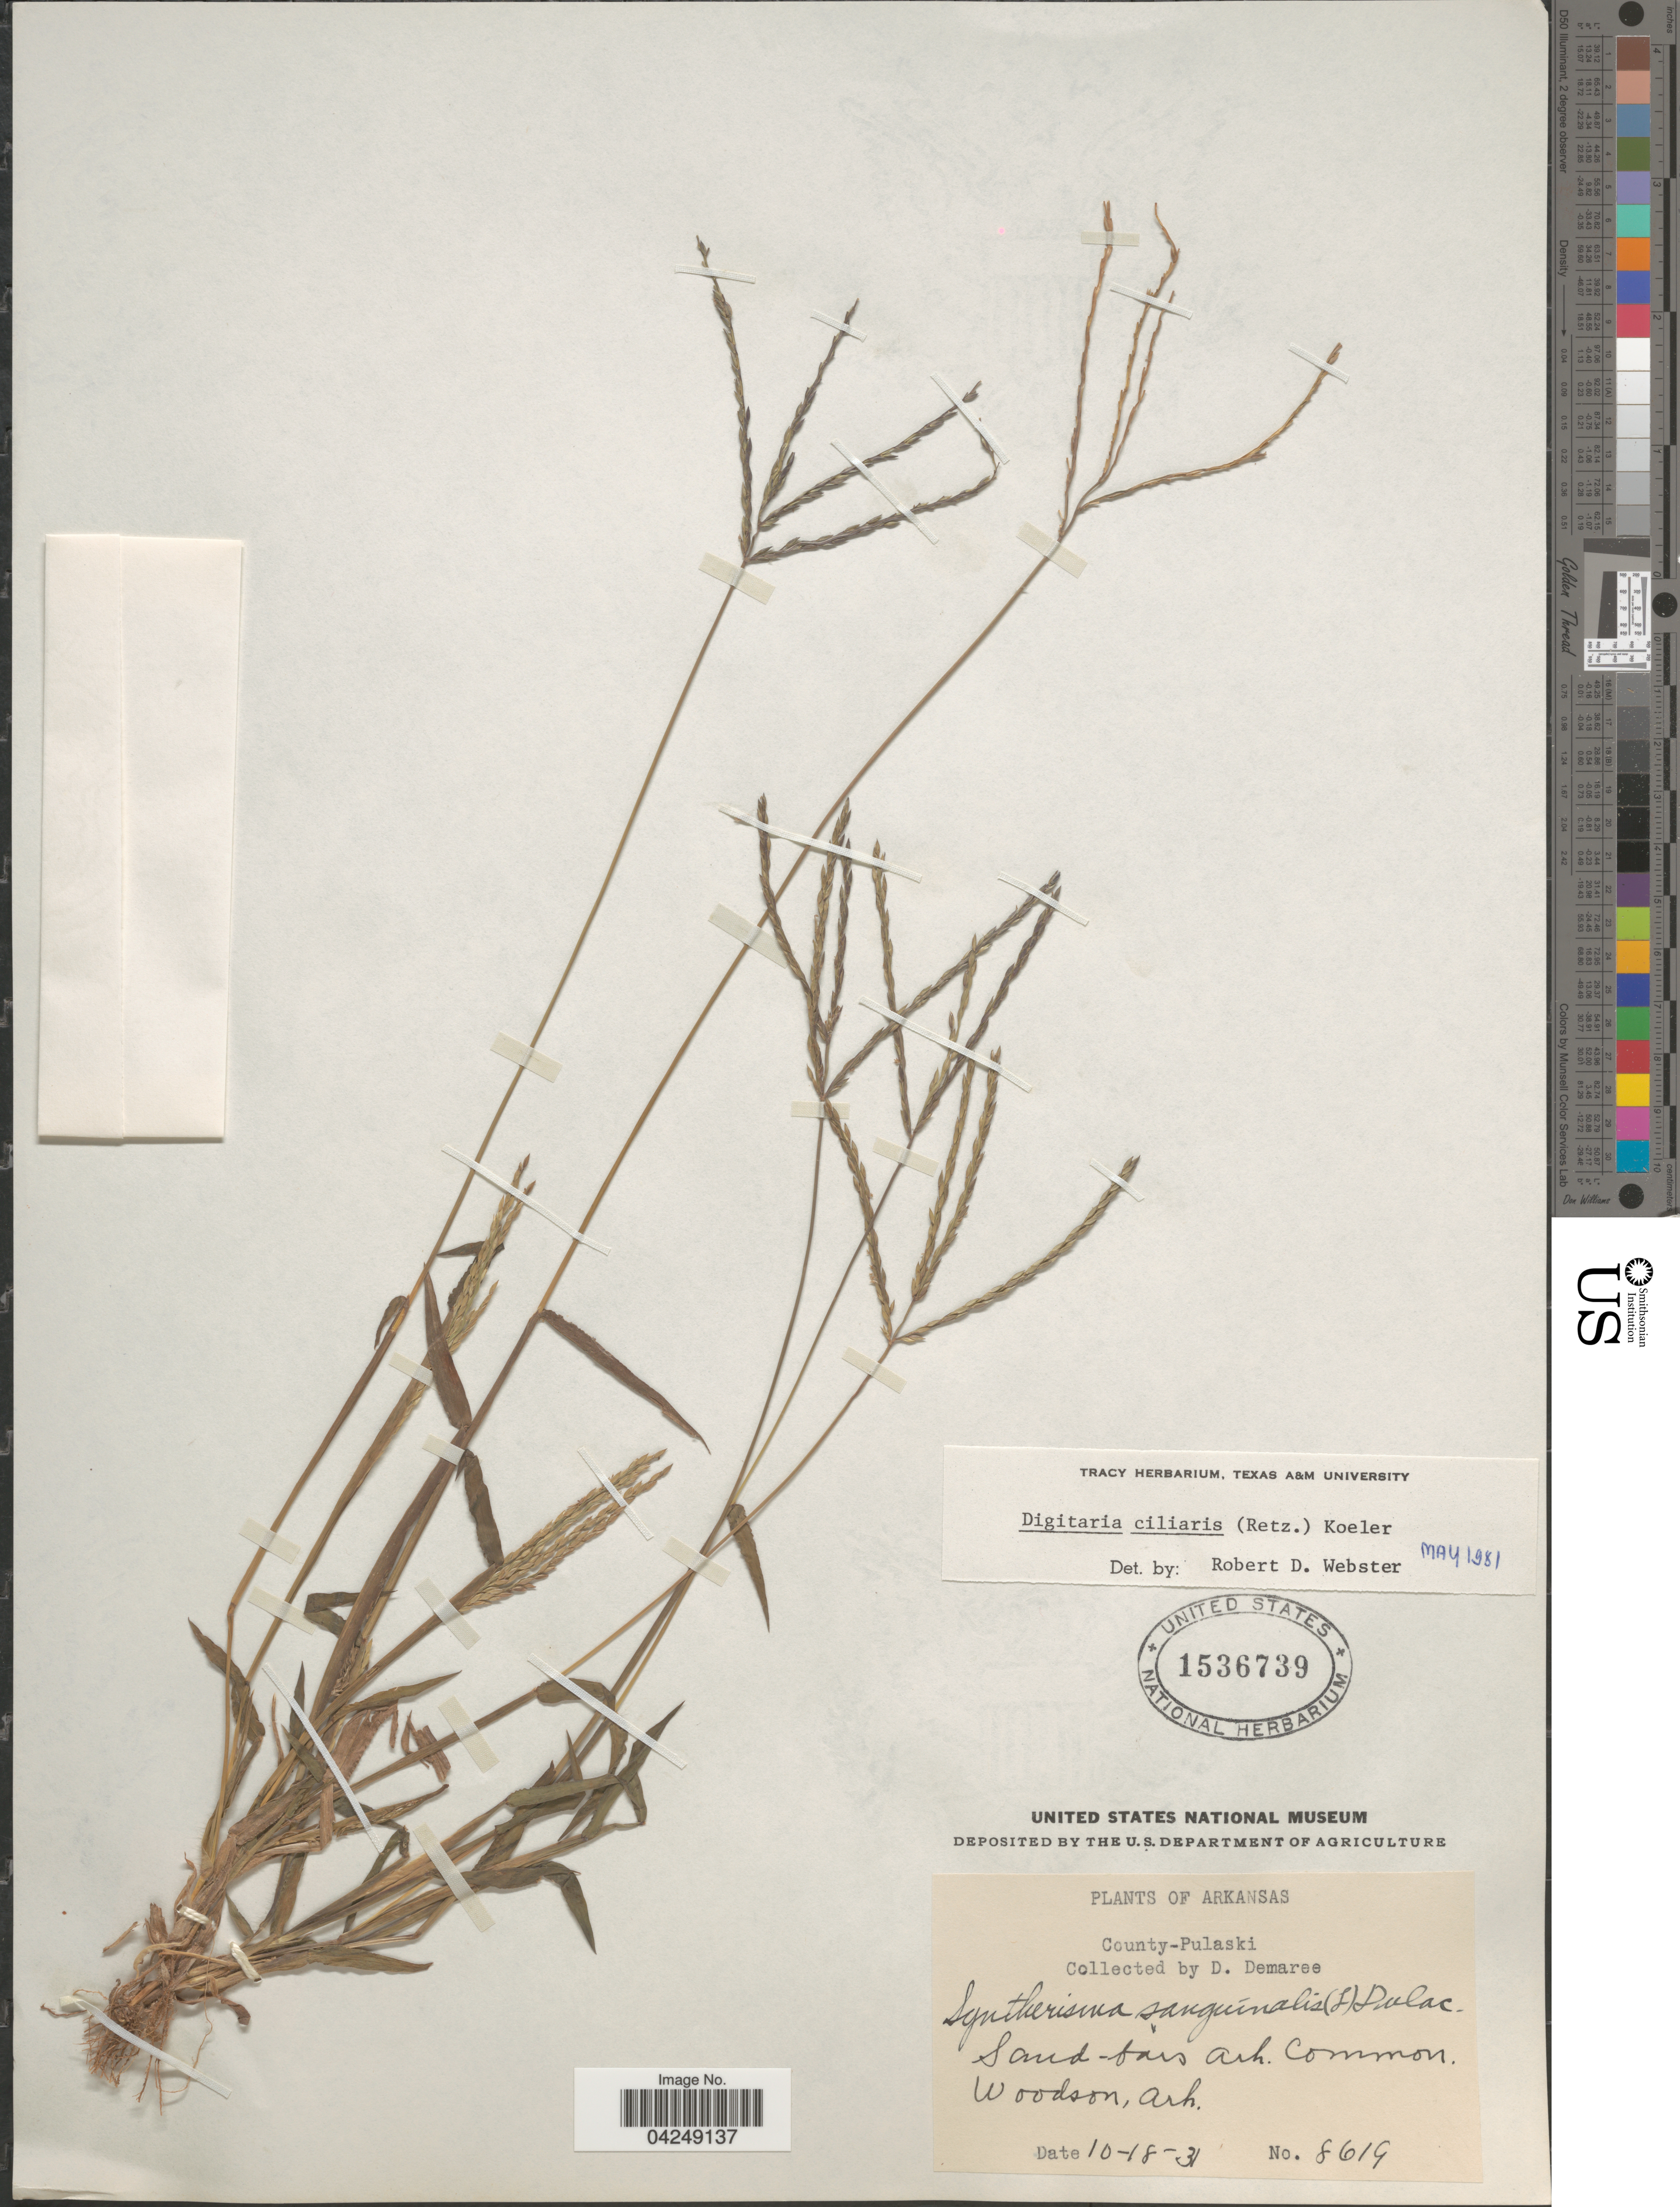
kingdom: Plantae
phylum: Tracheophyta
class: Liliopsida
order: Poales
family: Poaceae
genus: Digitaria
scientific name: Digitaria ciliaris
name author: (Retz.) Koeler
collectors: D. Demaree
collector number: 8619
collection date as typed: Transcribed d/m/y: 18/10/31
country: United States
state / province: Arkansas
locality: Woodson.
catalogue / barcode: US 1536739